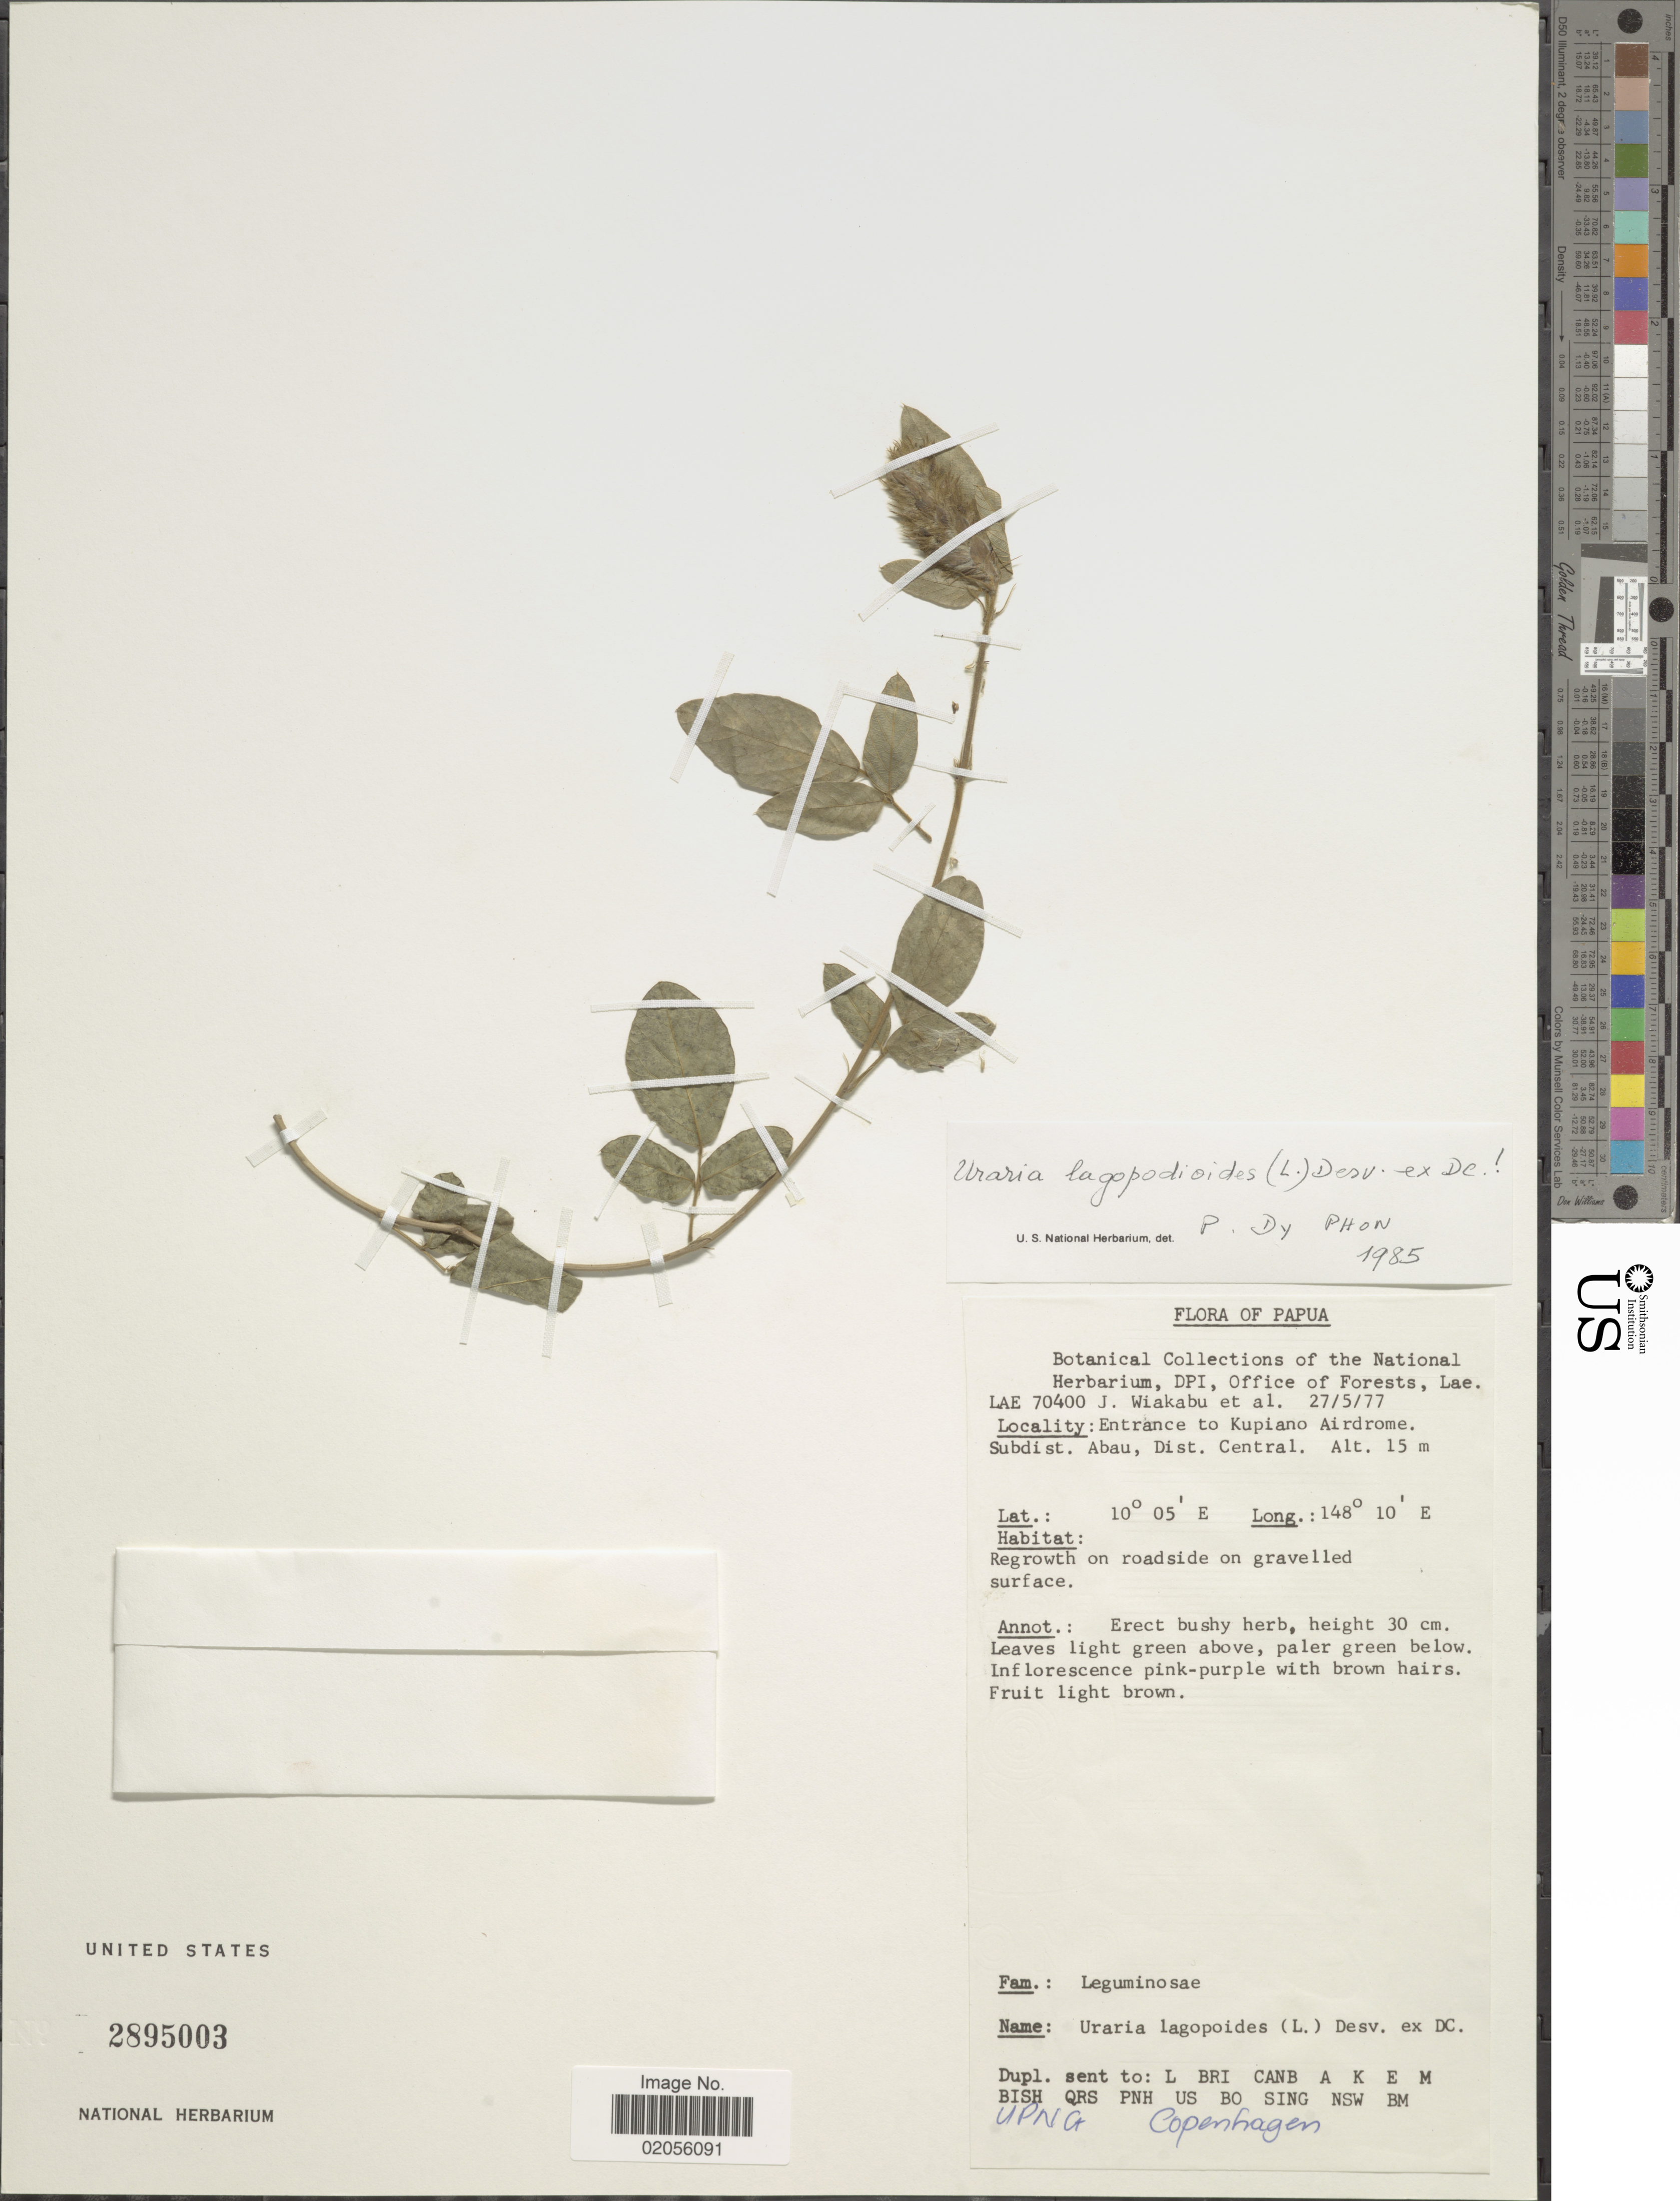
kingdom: Plantae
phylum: Tracheophyta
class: Magnoliopsida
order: Fabales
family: Fabaceae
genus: Uraria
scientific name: Uraria lagopodioides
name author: (L.) Desv. ex DC.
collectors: J. Wiakabu & et al.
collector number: LAE 70400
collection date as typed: Transcribed d/m/y: 27/5/77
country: Papua New Guinea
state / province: Central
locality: Papua. Entrance to Kupiano Airdrome. Subdist. Abau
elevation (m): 15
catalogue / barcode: US 2895003